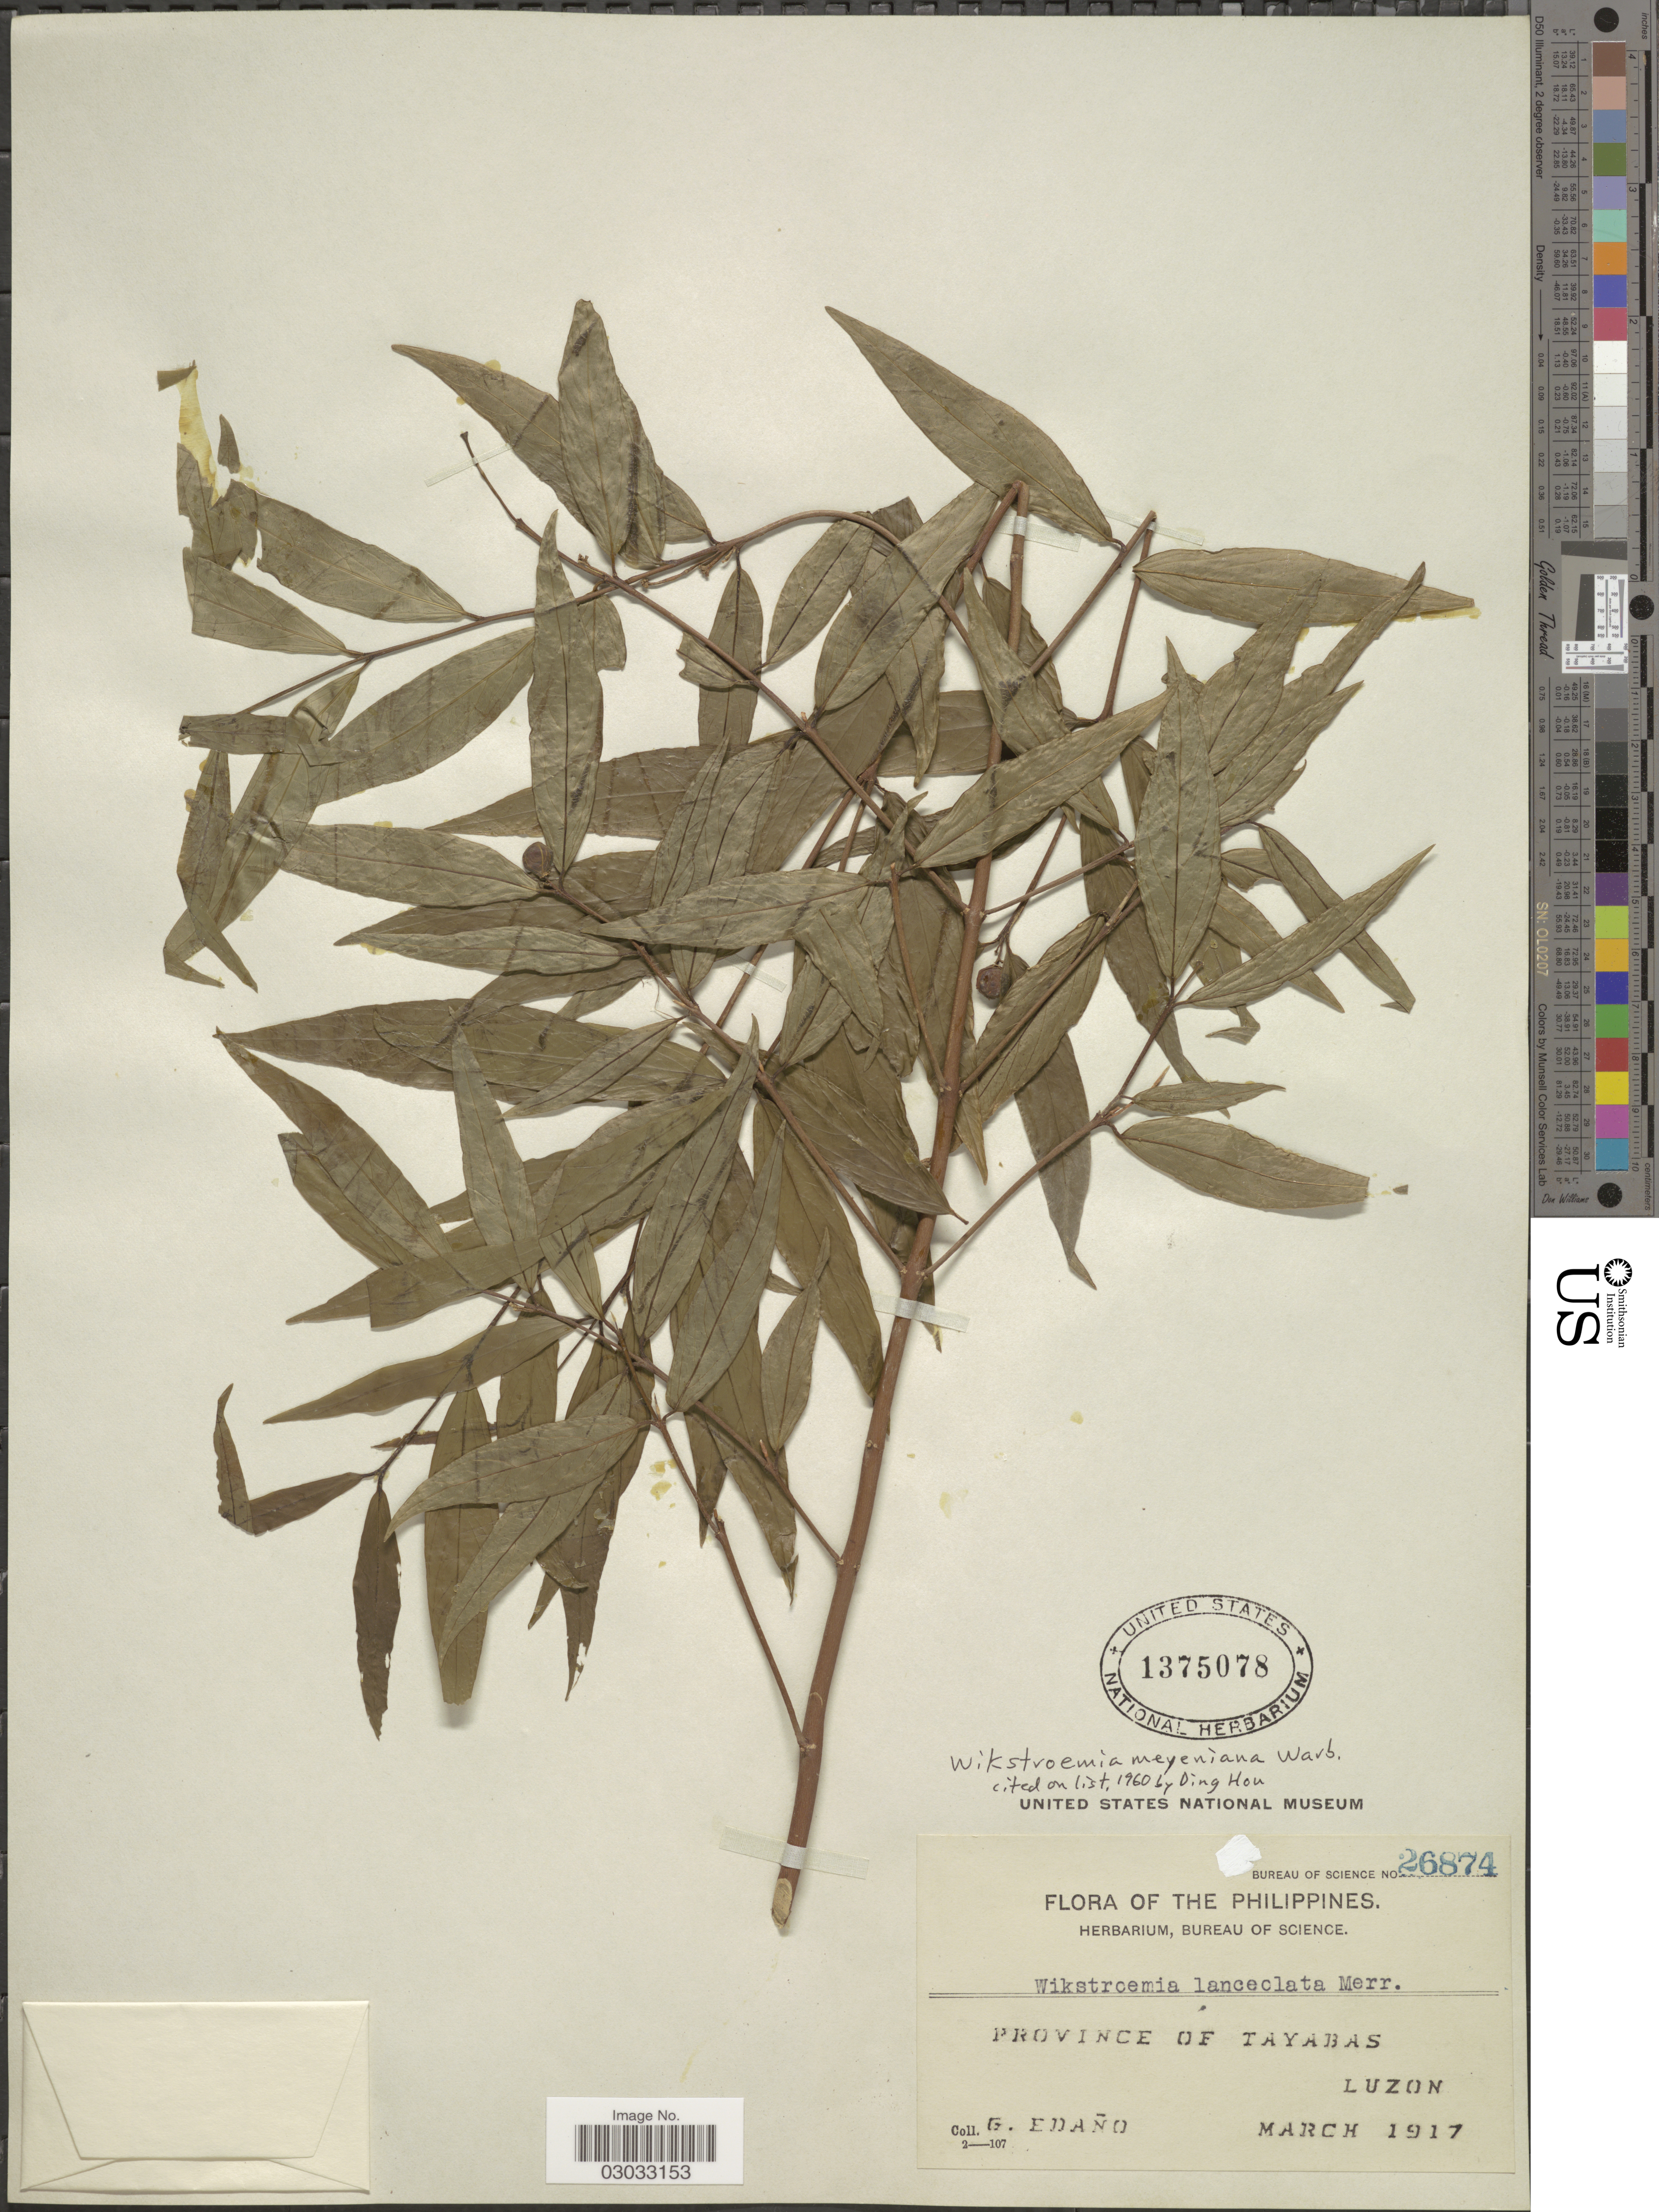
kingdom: Plantae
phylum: Tracheophyta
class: Magnoliopsida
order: Malvales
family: Thymelaeaceae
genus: Wikstroemia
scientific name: Wikstroemia meyeniana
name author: Warb.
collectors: G. Edaño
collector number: Bureau of Science 26874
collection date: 1917-03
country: Philippines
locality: Province of Tayabas, Luzon.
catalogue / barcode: US 1375078